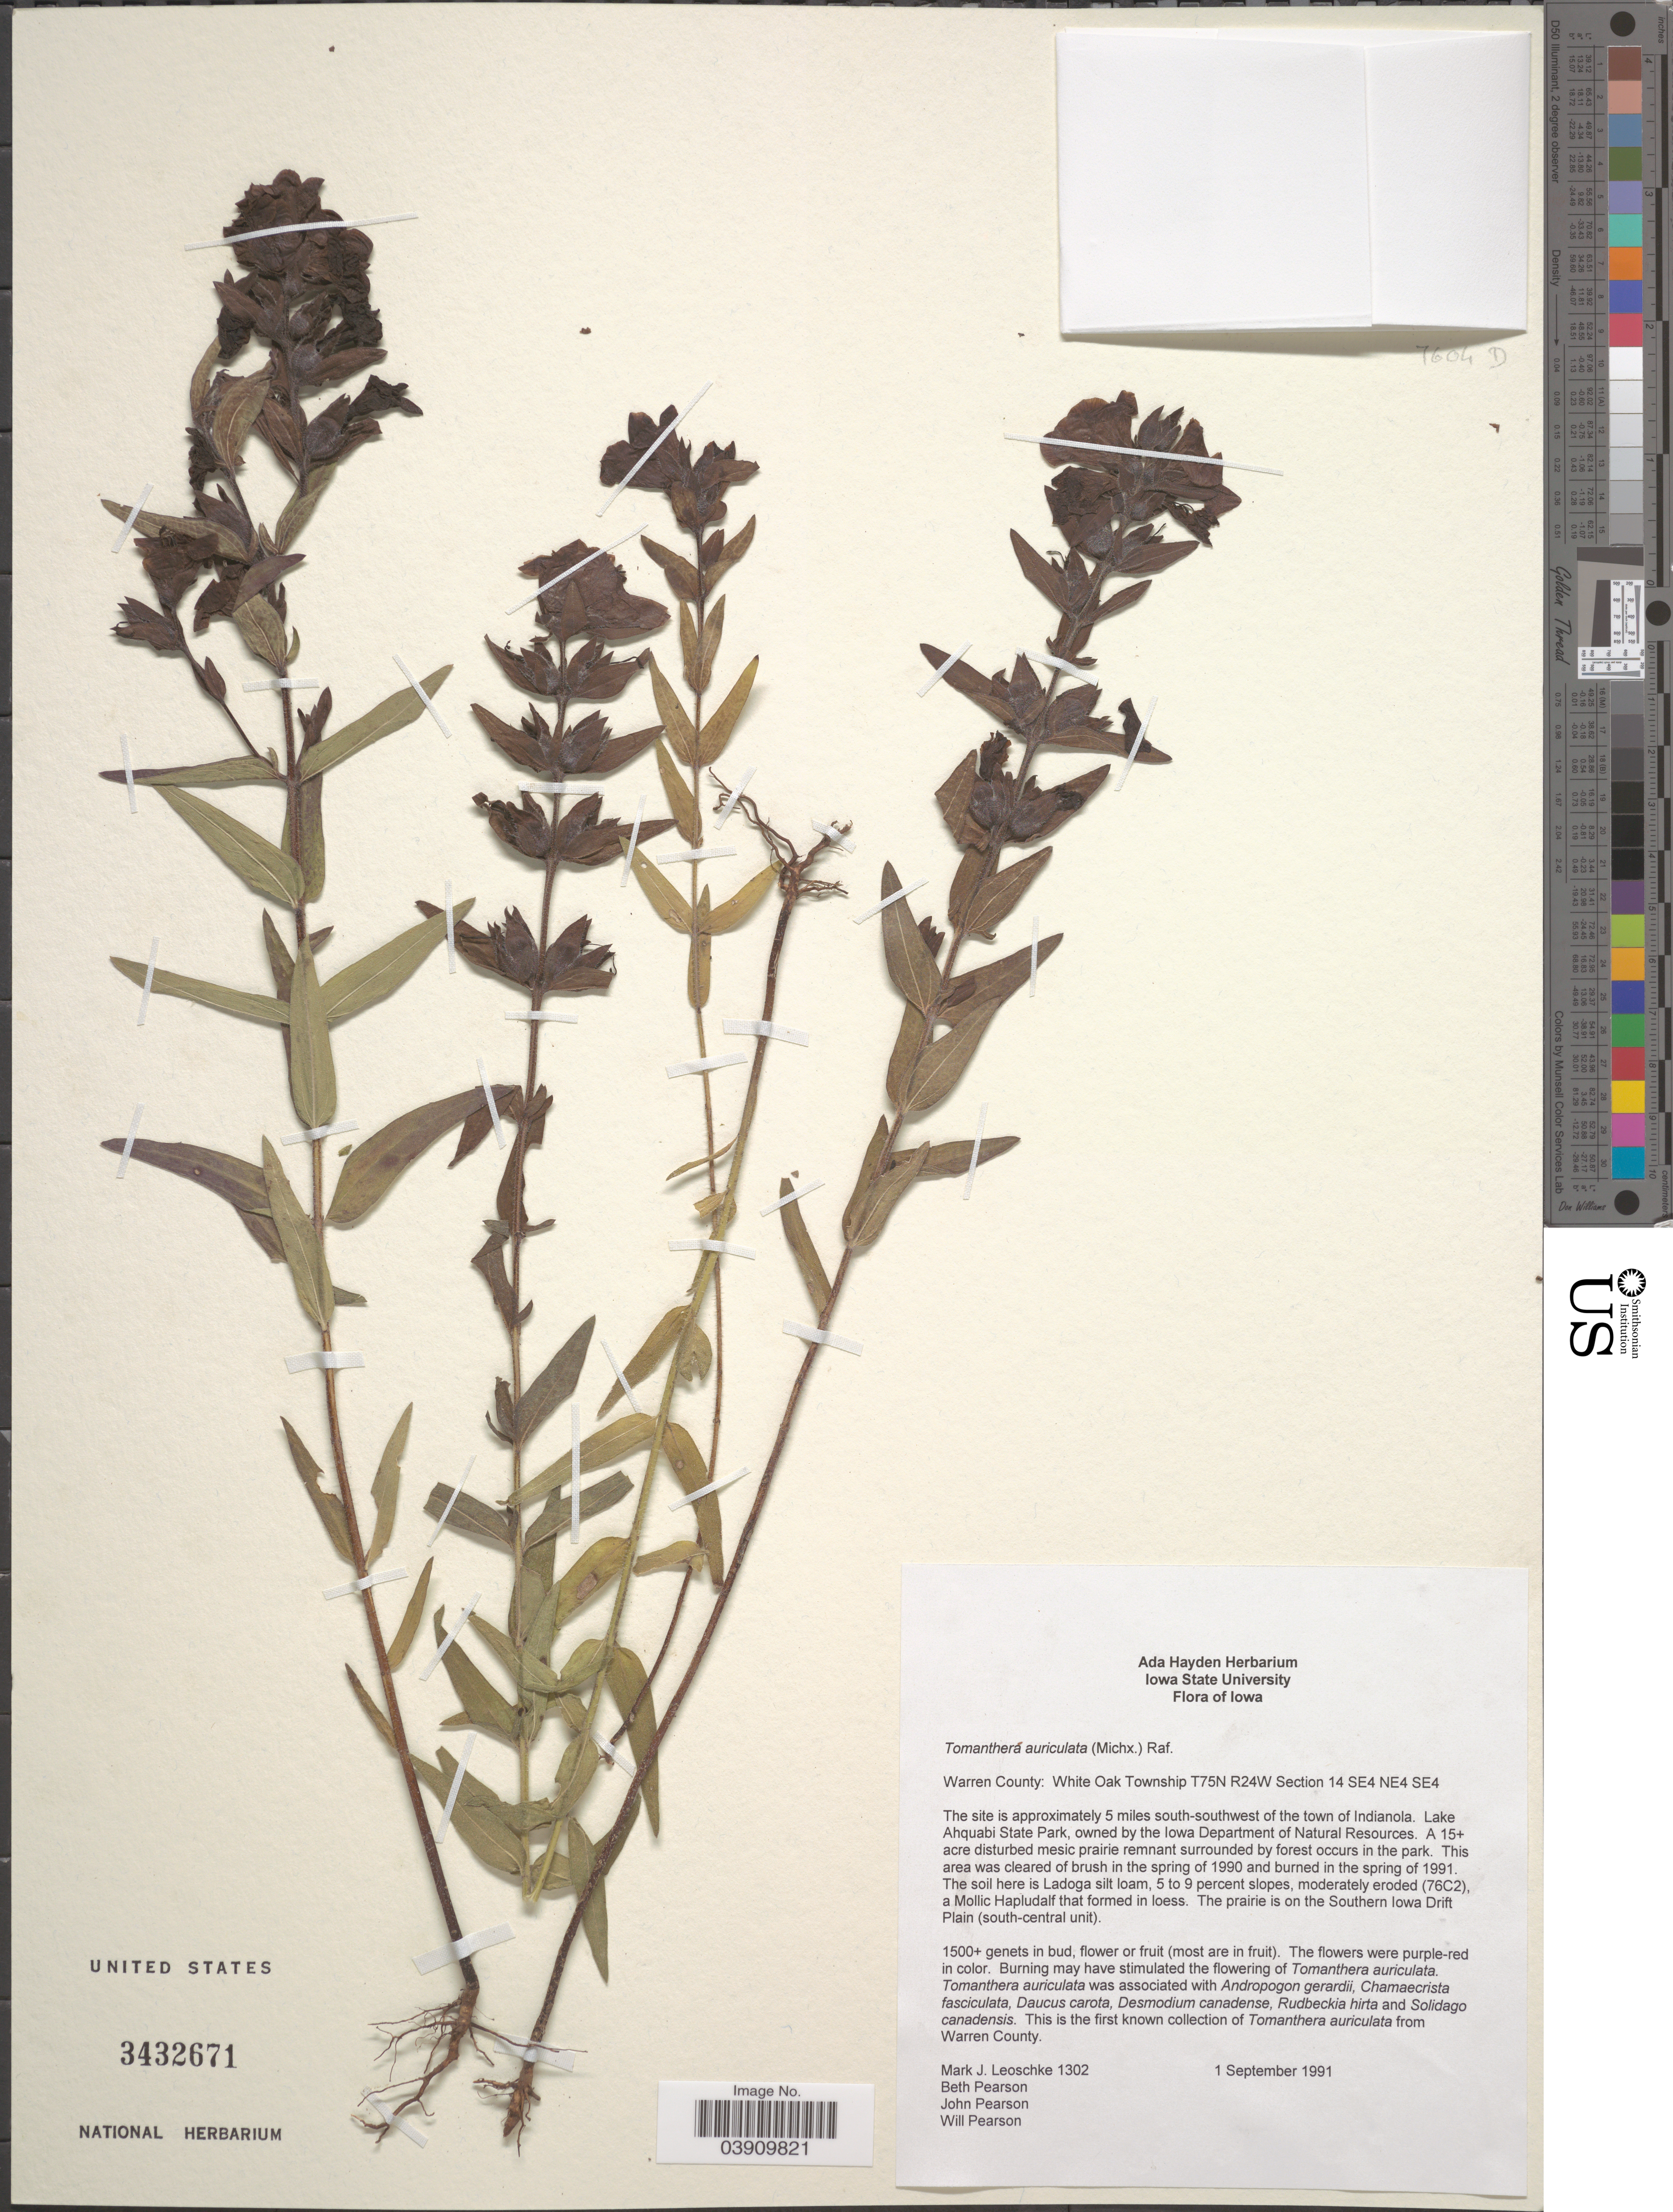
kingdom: Plantae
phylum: Tracheophyta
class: Magnoliopsida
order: Lamiales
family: Orobanchaceae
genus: Tomanthera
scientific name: Tomanthera auriculata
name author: (Michx.) Raf.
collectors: M. J. Leoschke, B. Pearson, J. B. Pearson & W. H. Pearson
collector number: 1302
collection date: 1991-09-01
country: United States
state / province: Iowa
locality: Warren County: White Oak Township T75N R24W Section 14 SE4 NE4 SE4. This site is approximately 5 miles south-southwest of the town of Indianola. Lake Ahquabi State Park, owned by the Iowa Department of Natural Resources.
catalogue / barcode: US 3432671